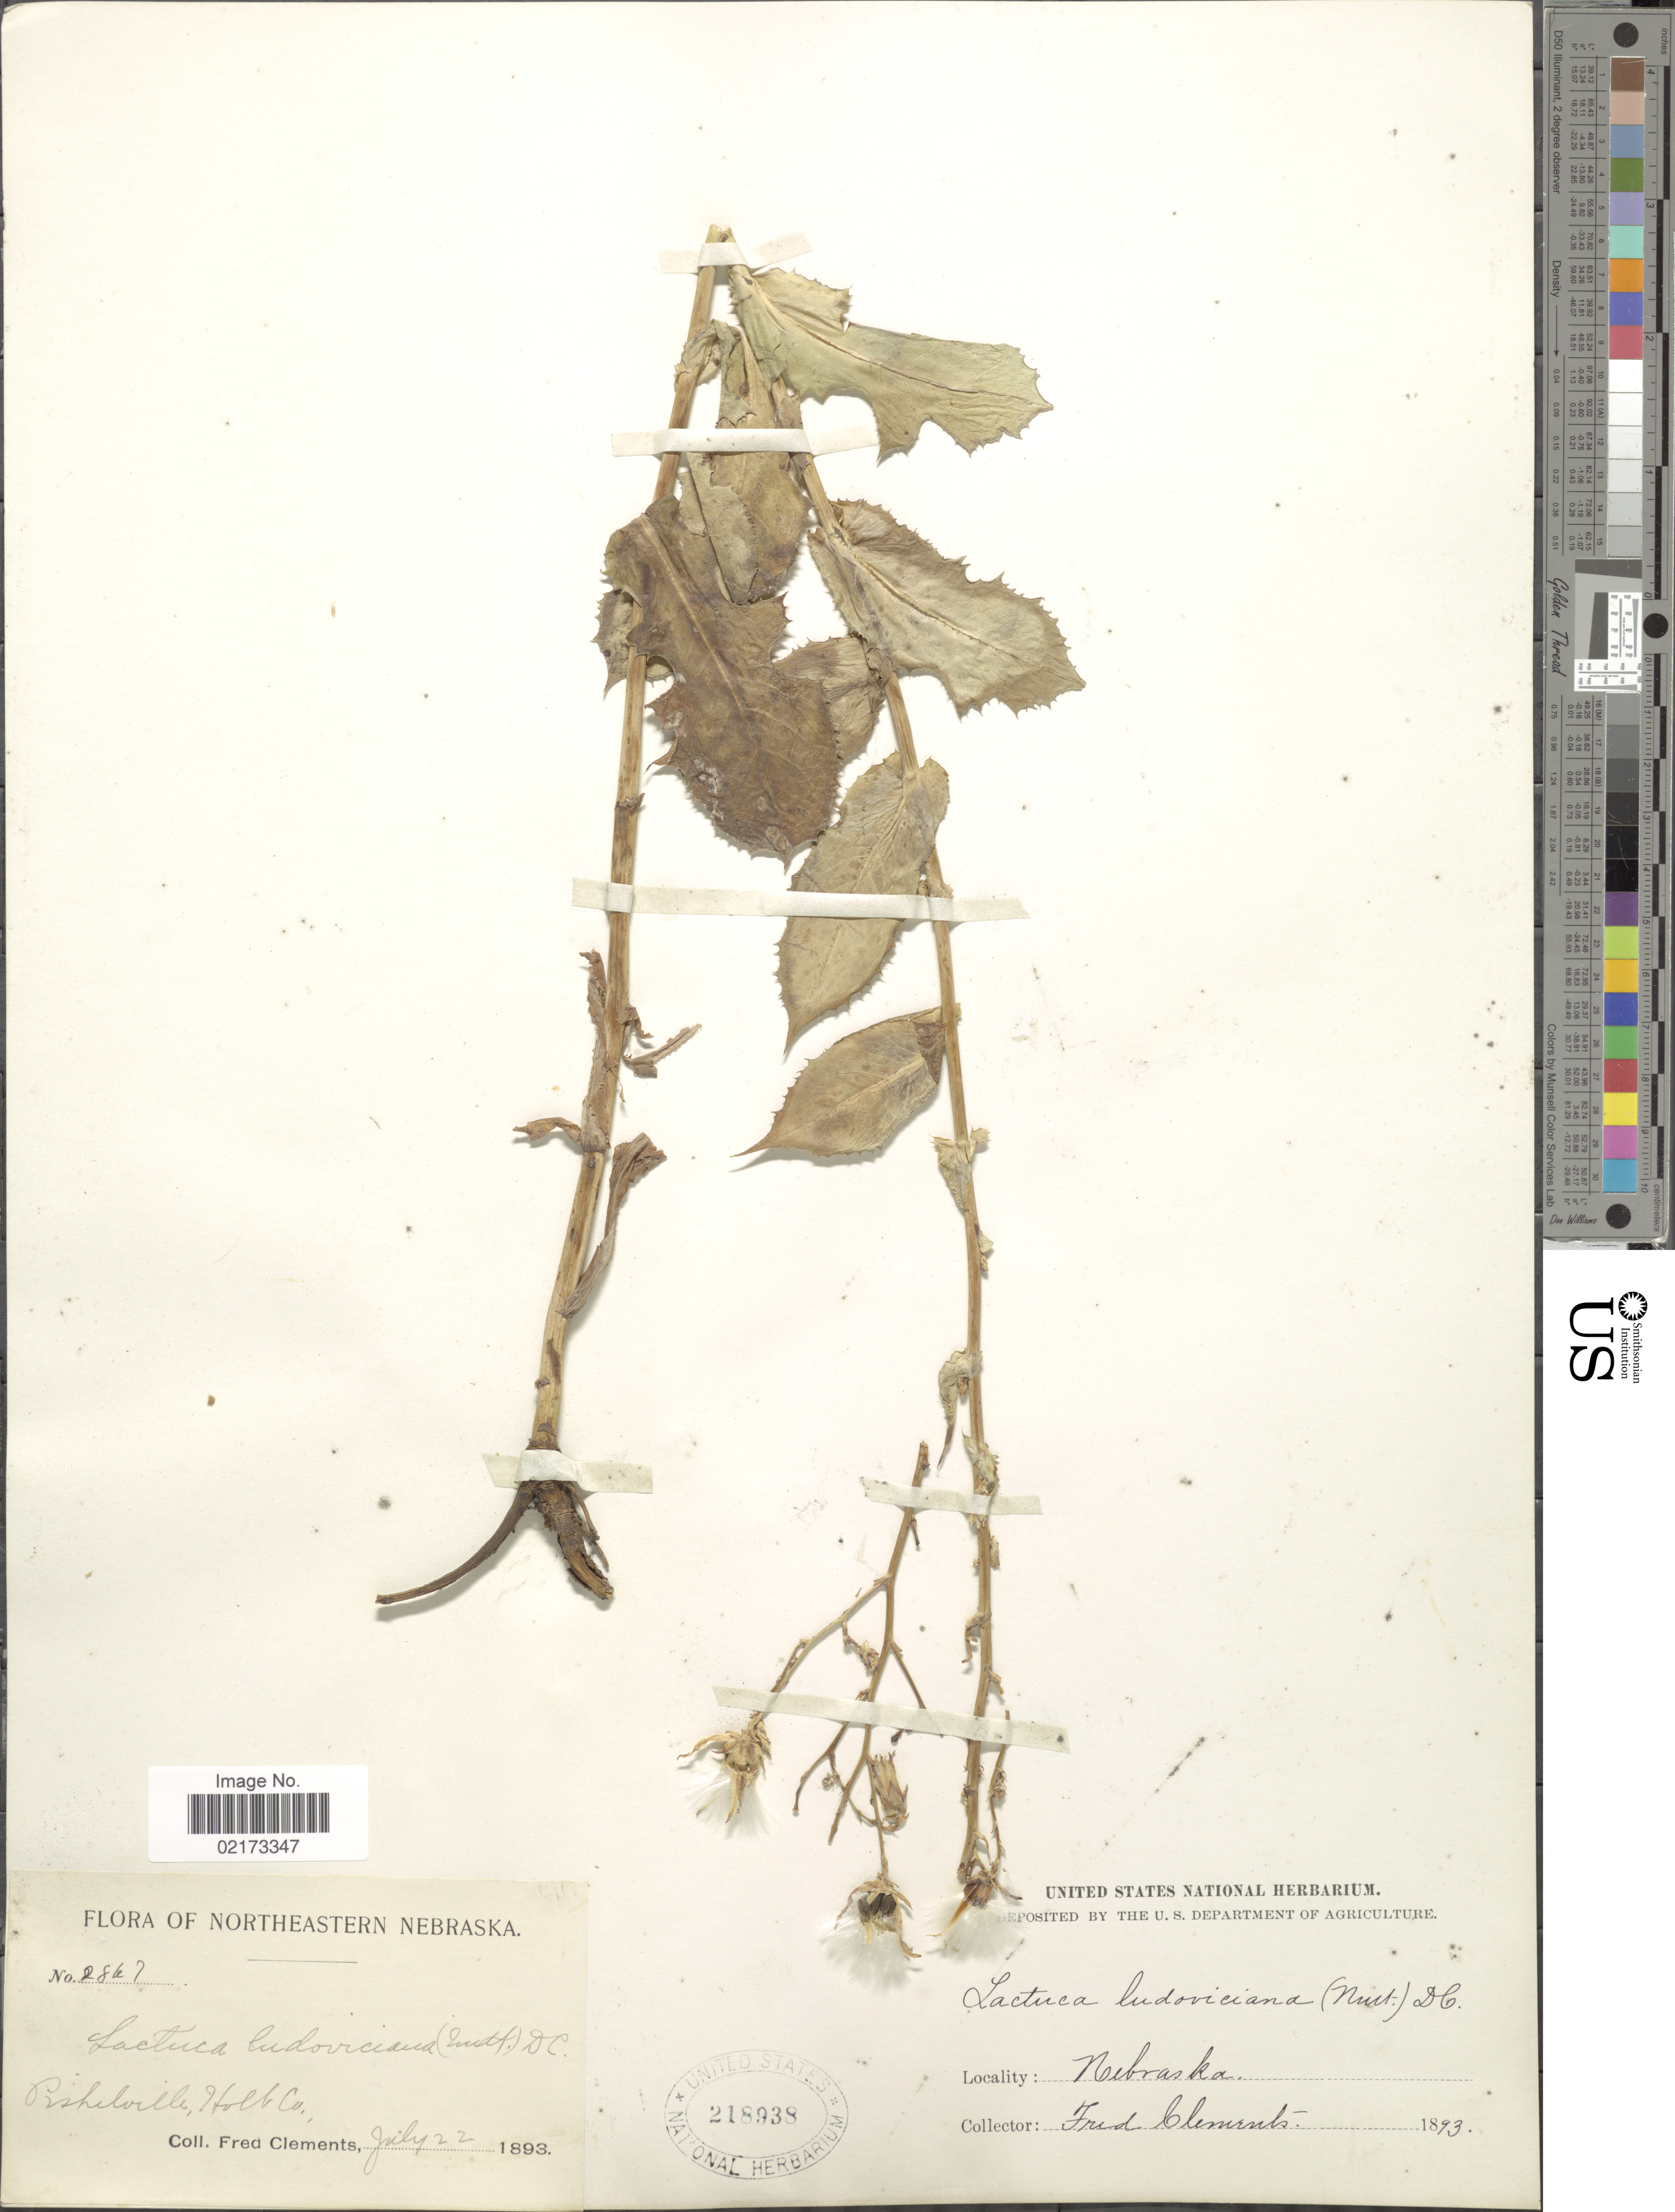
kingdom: Plantae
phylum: Tracheophyta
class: Magnoliopsida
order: Asterales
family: Asteraceae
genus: Lactuca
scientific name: Lactuca ludoviciana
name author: (Nutt.) Riddell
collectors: F. Clements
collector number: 2867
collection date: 1893-07-22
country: United States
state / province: Nebraska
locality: Northeastern Nebraska, Pishelville, Holt Co.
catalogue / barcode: US 218938